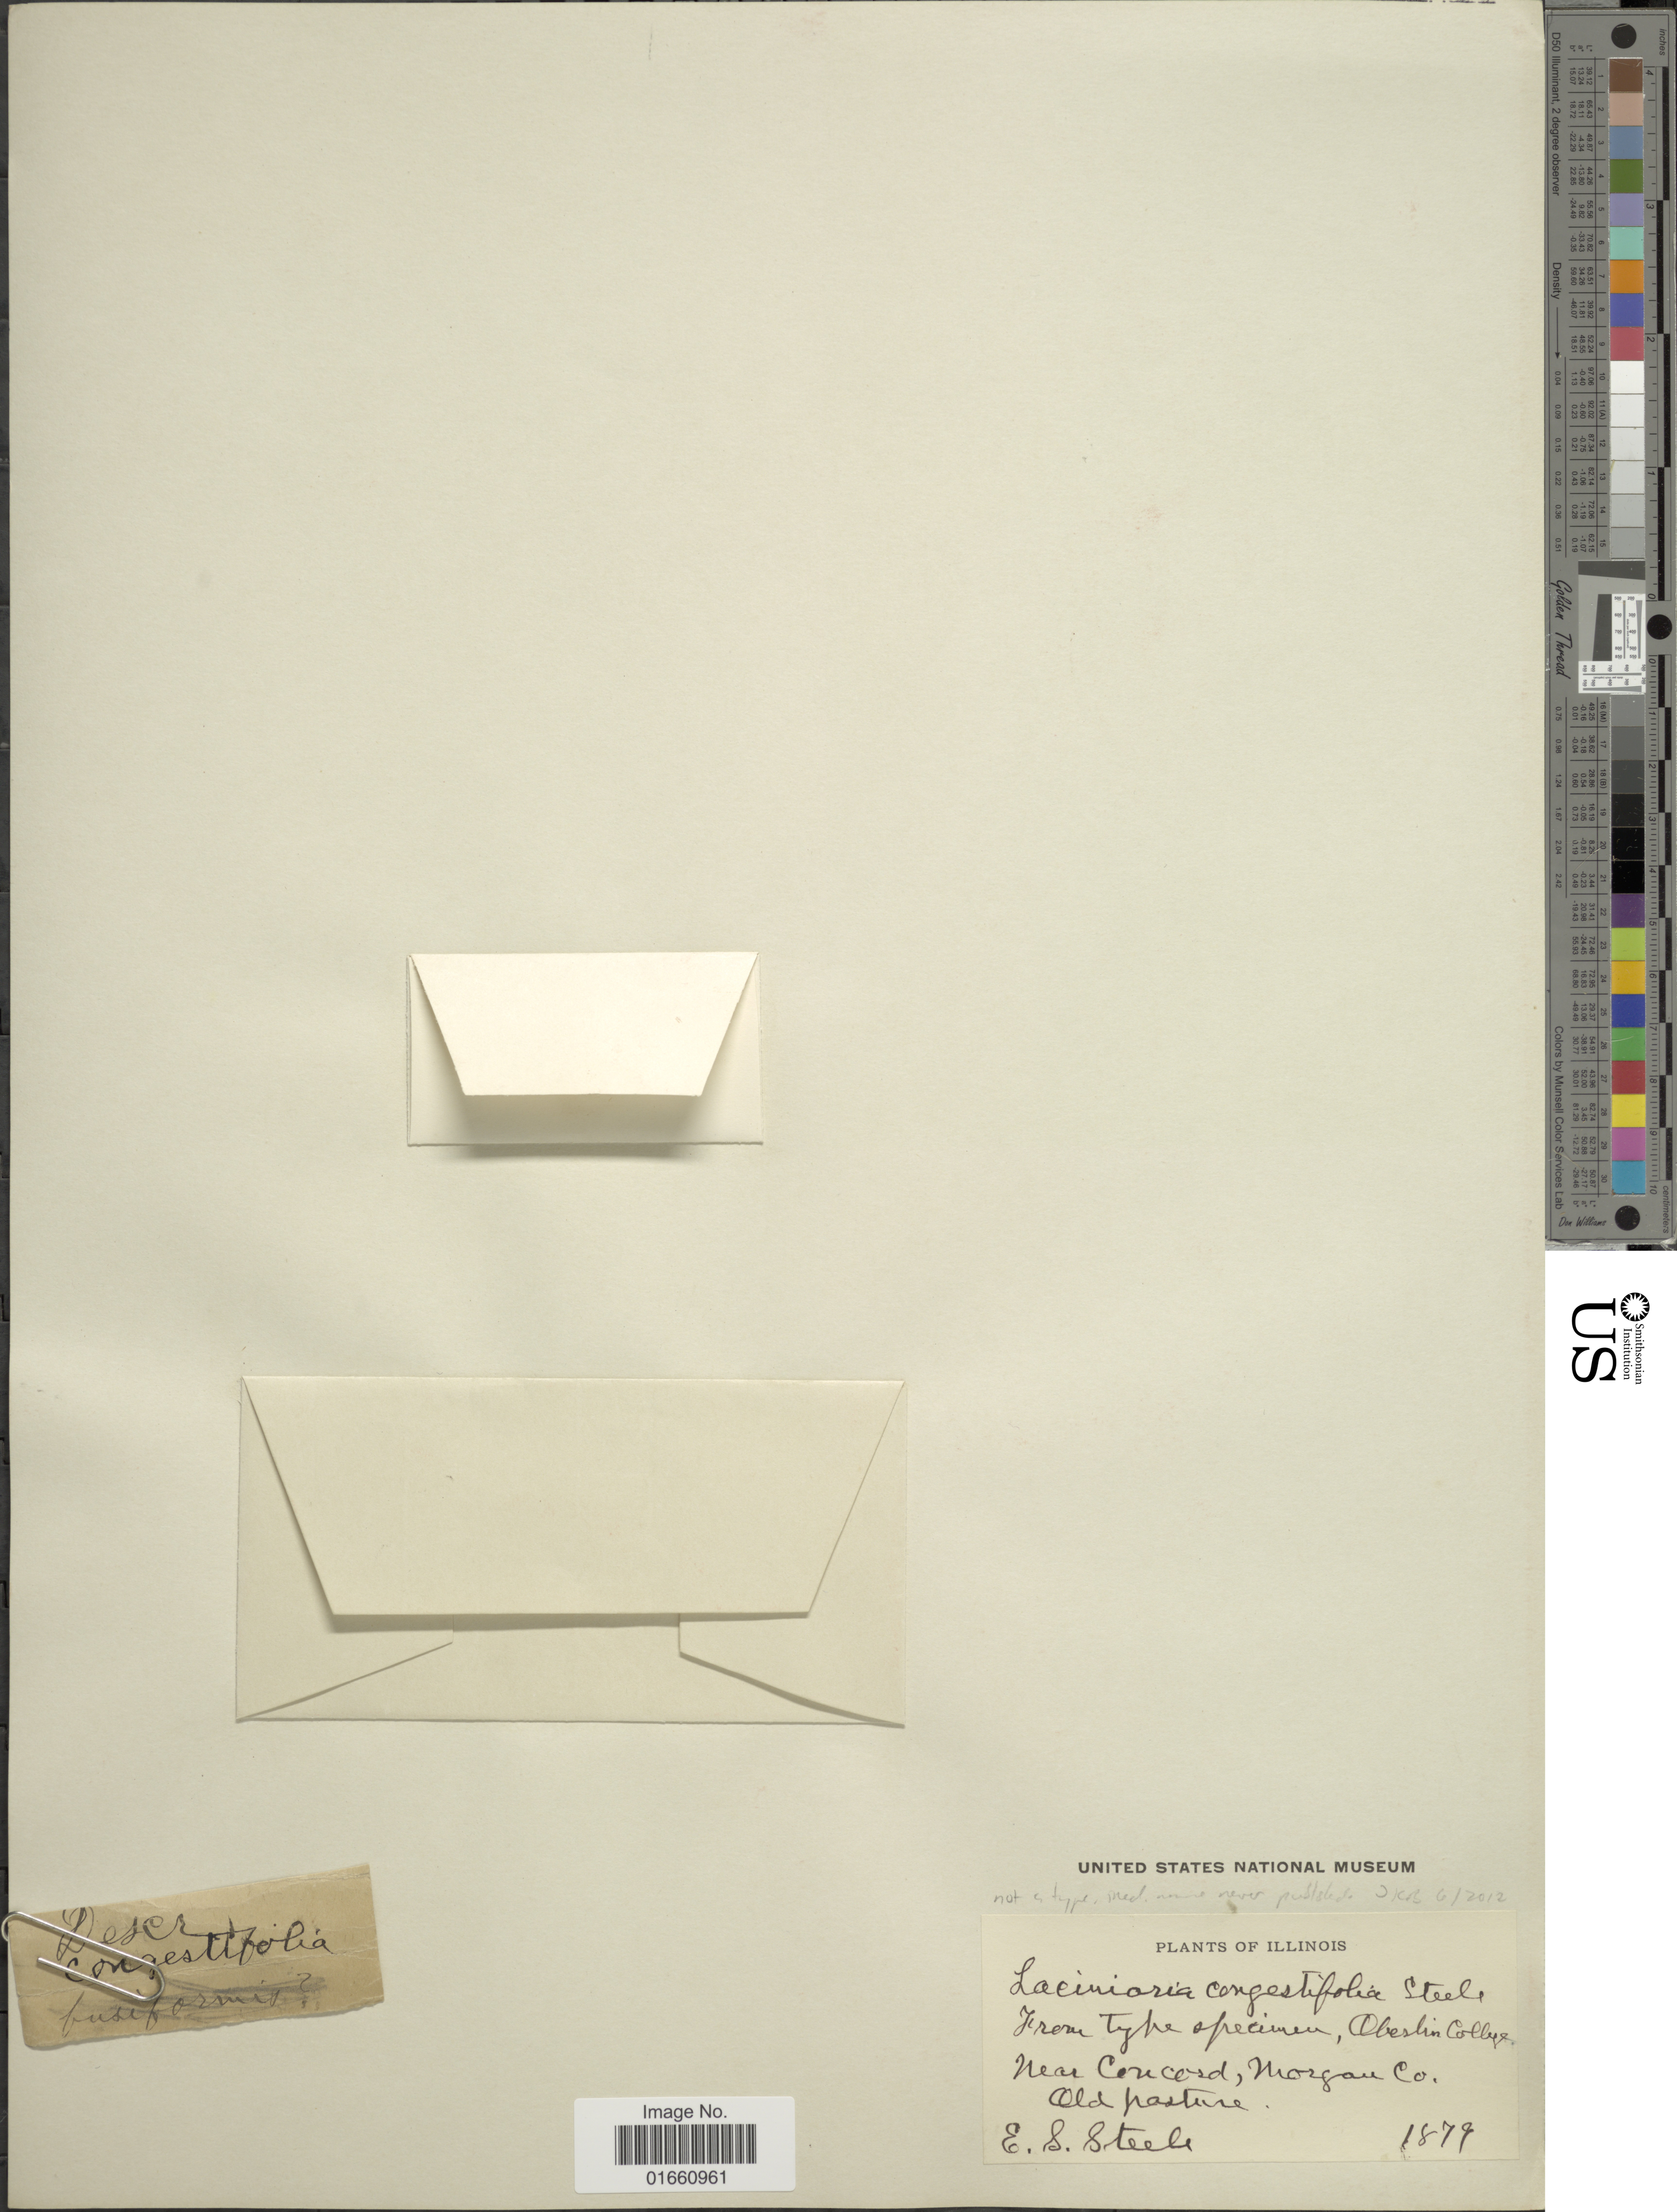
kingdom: Plantae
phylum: Tracheophyta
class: Magnoliopsida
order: Asterales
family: Asteraceae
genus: Liatris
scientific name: Liatris sp.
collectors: E. Steele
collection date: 1879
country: United States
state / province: Illinois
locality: Near Concord, Morgan Co. , Old pasture